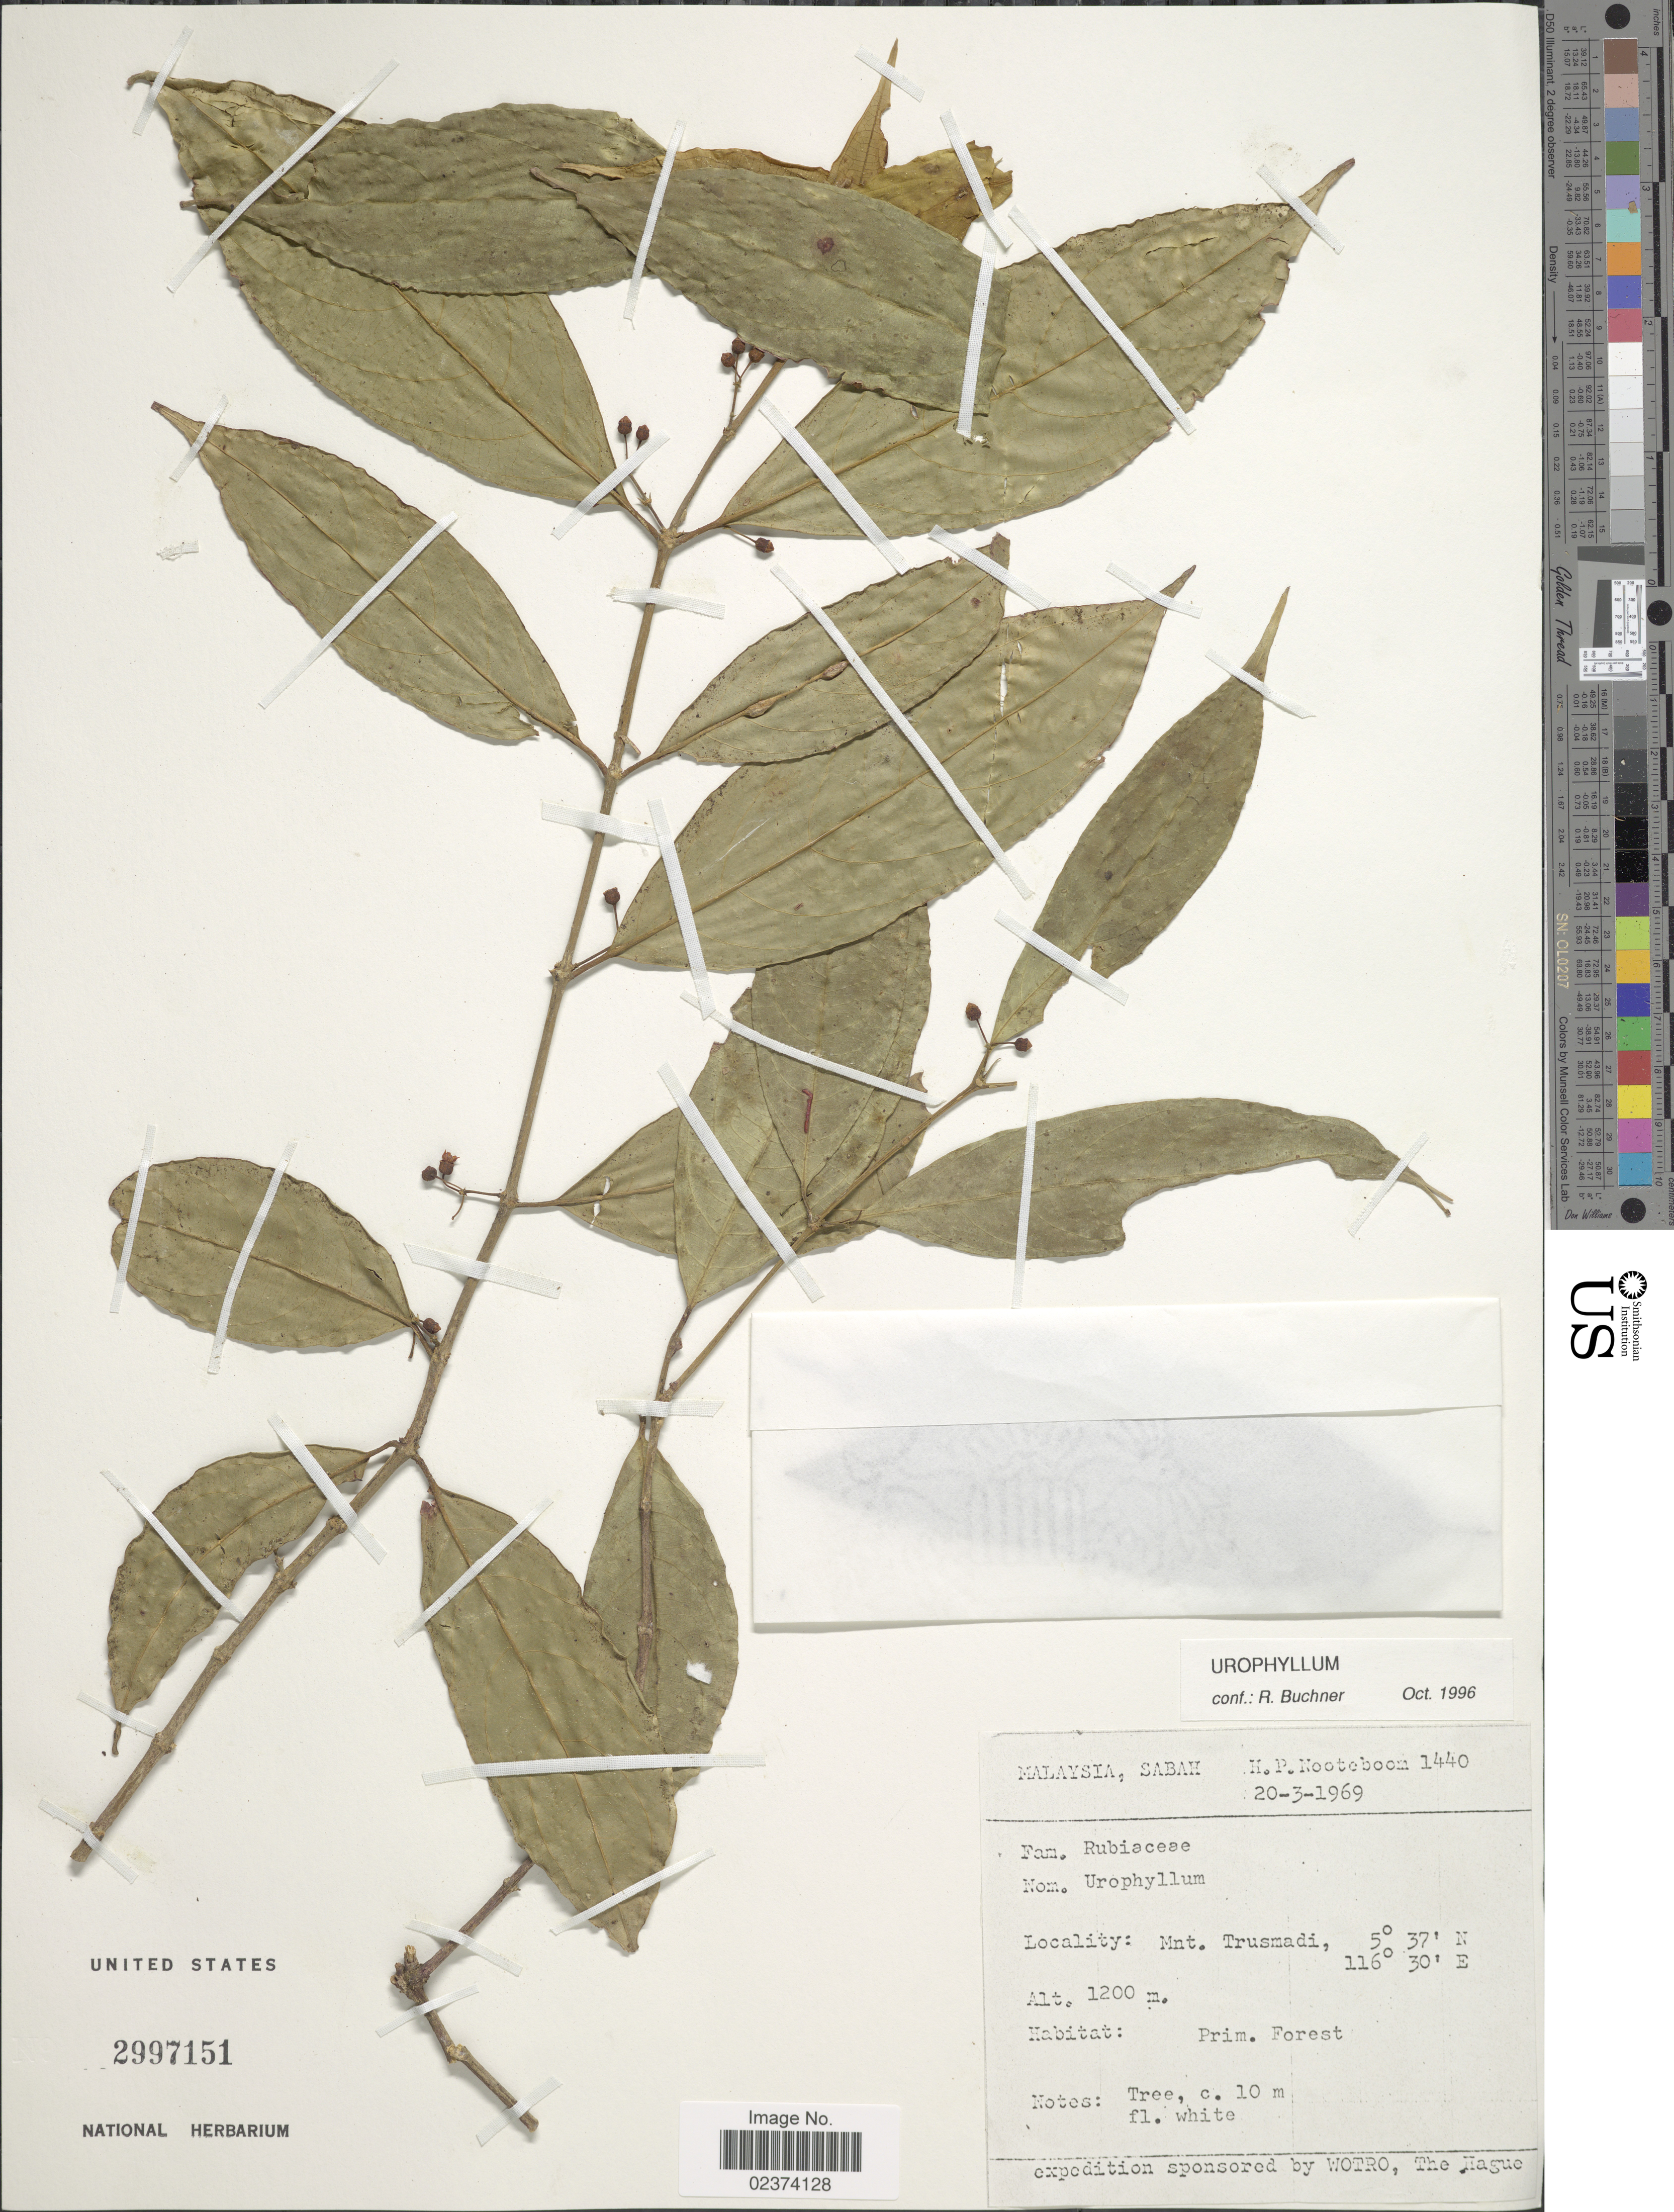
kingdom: Plantae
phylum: Tracheophyta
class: Magnoliopsida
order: Gentianales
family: Rubiaceae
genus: Urophyllum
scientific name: Urophyllum sp.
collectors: H. P. Nooteboom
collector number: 1440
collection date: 1969-03-20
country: Malaysia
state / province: Sabah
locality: Mnt. Trusmadi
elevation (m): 1200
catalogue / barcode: US 2997151